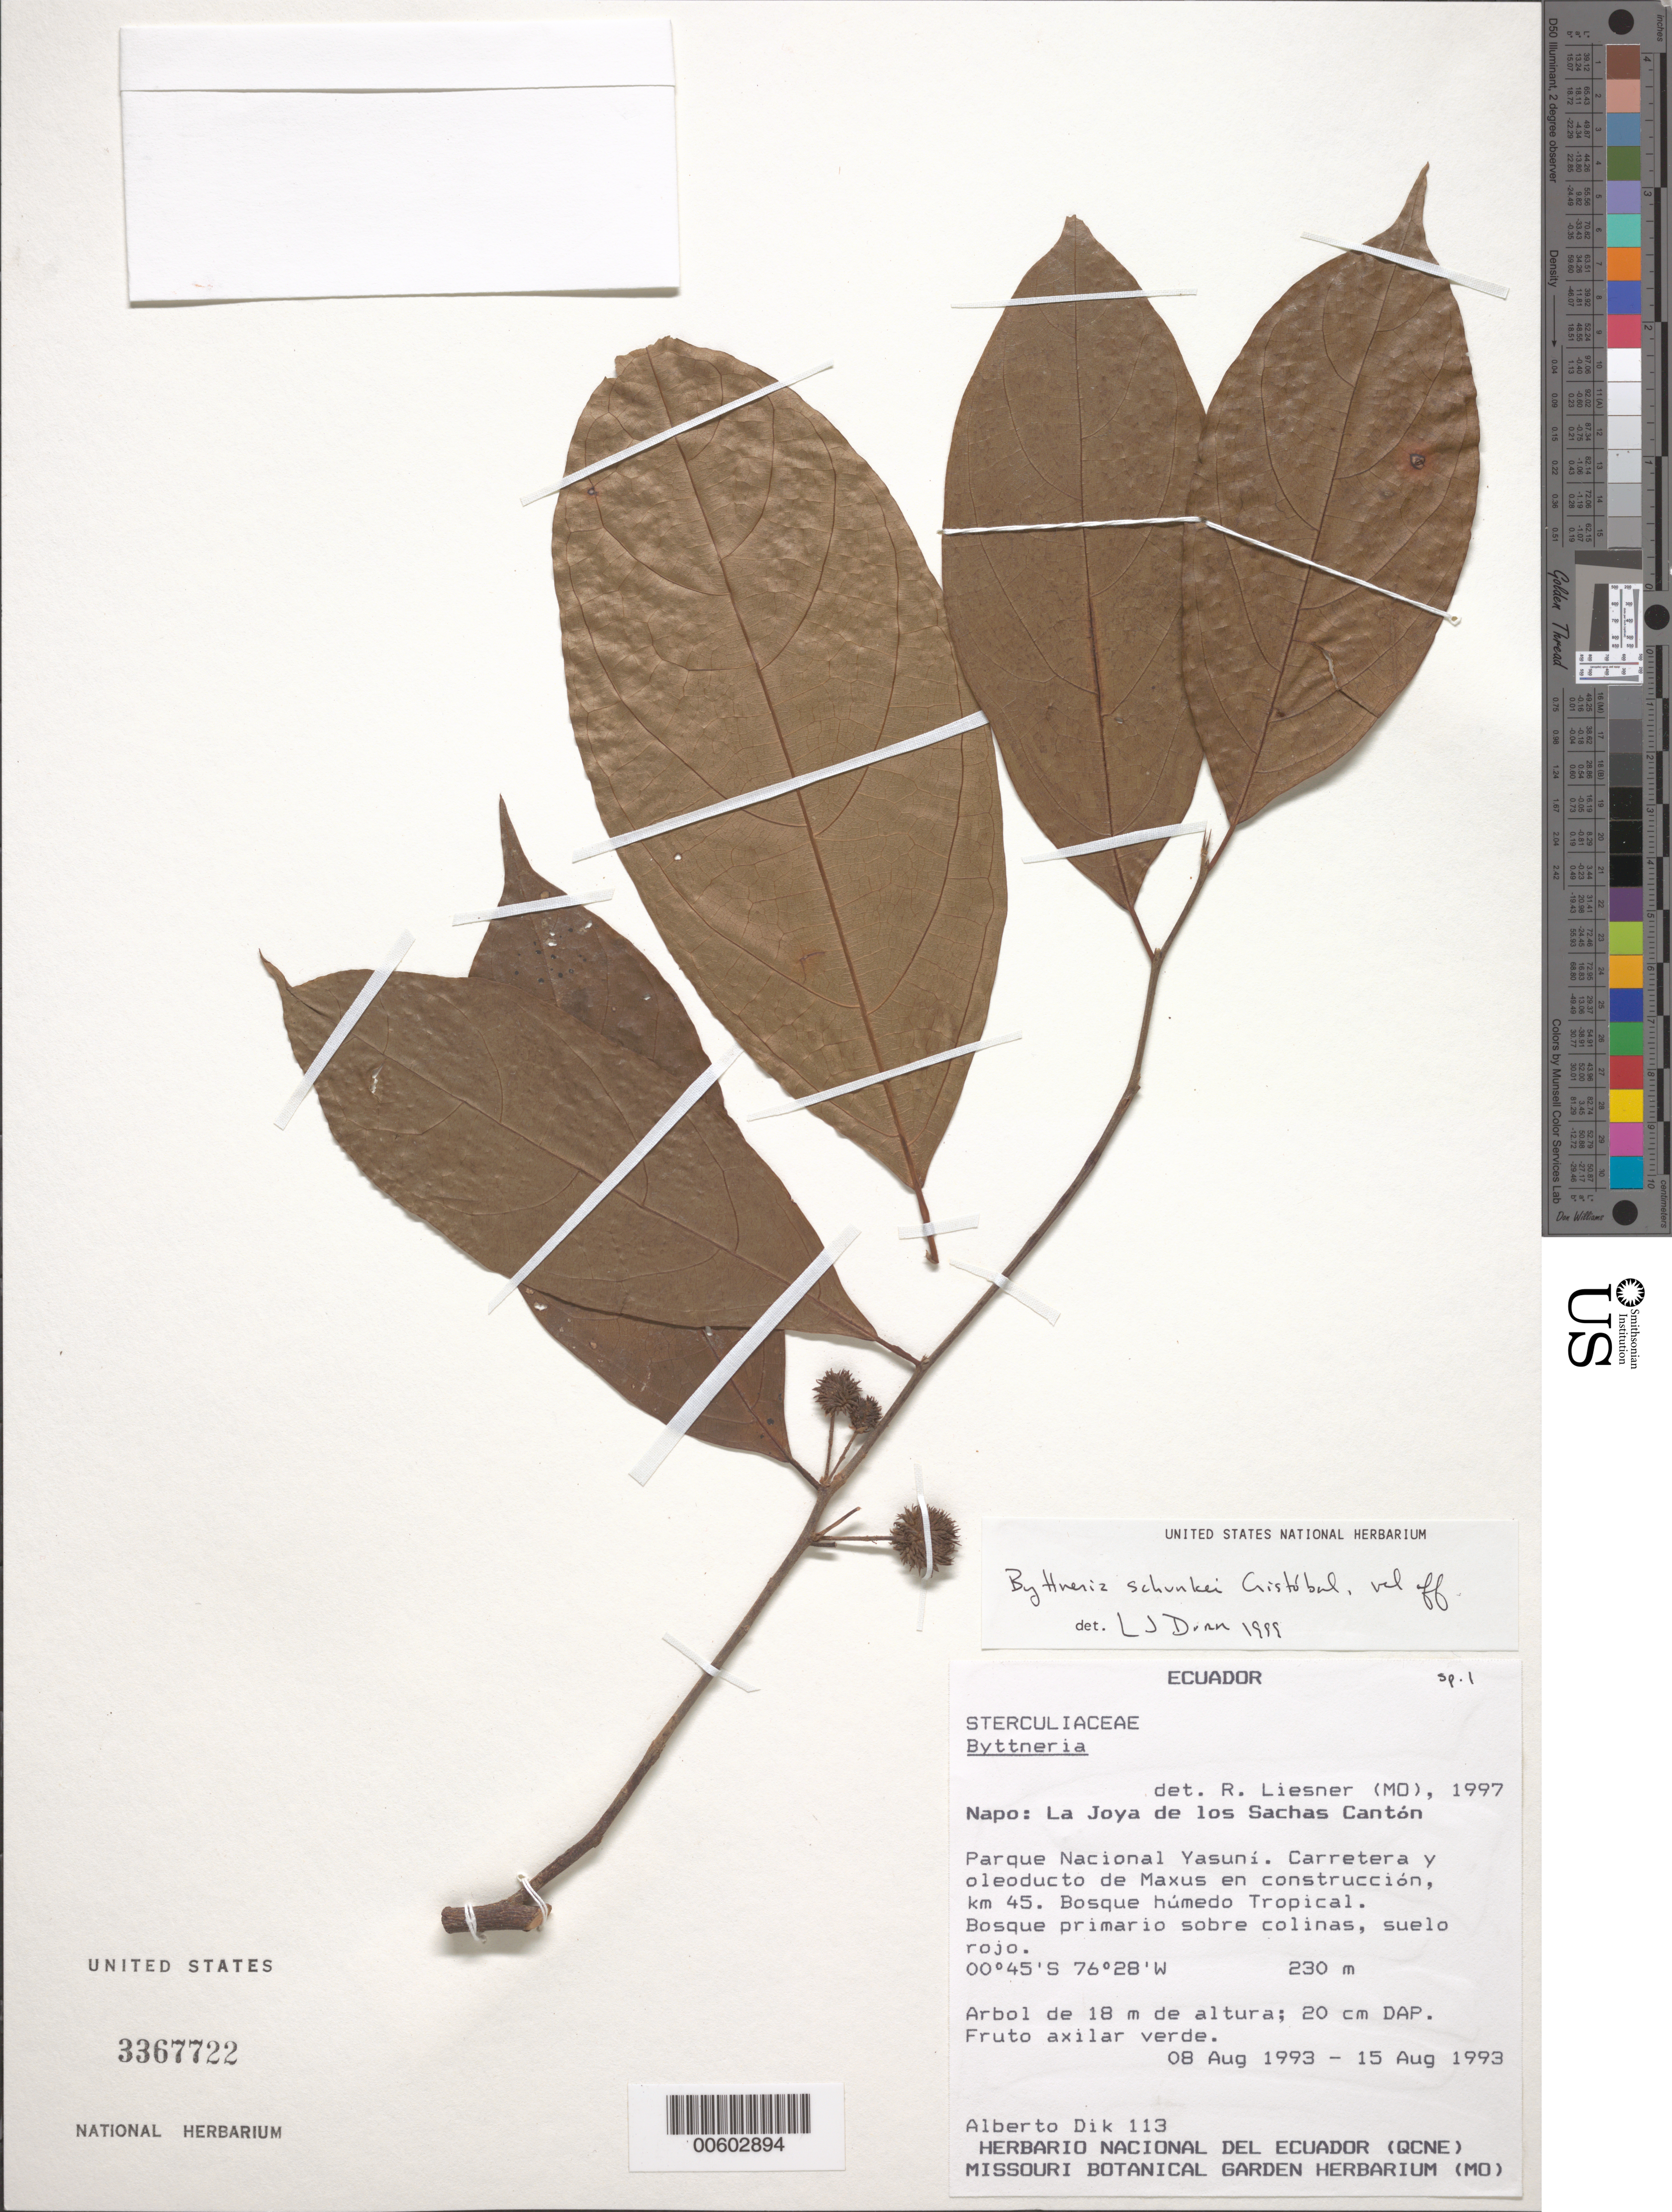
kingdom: Plantae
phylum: Tracheophyta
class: Magnoliopsida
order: Malvales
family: Malvaceae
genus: Byttneria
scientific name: Byttneria schunkei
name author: Cristóbal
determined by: Dorr, L. J., (BOT), Smithsonian Institution - National Museum of Natural History (UNITED STATES)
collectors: A. Dik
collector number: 113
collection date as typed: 08 Aug 1993 to 15 Aug 1993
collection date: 1993-08-08/1993-08-15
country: Ecuador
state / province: Napo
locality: La Joya de los Sachas Cantón. Parque Nacional Yasuní, Carretera y oleoducto de Maxus en construcción, km 45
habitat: Bosque húmedo tropical, bosque primario sobre colinas, suelo rojo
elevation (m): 230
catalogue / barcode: US 3367722